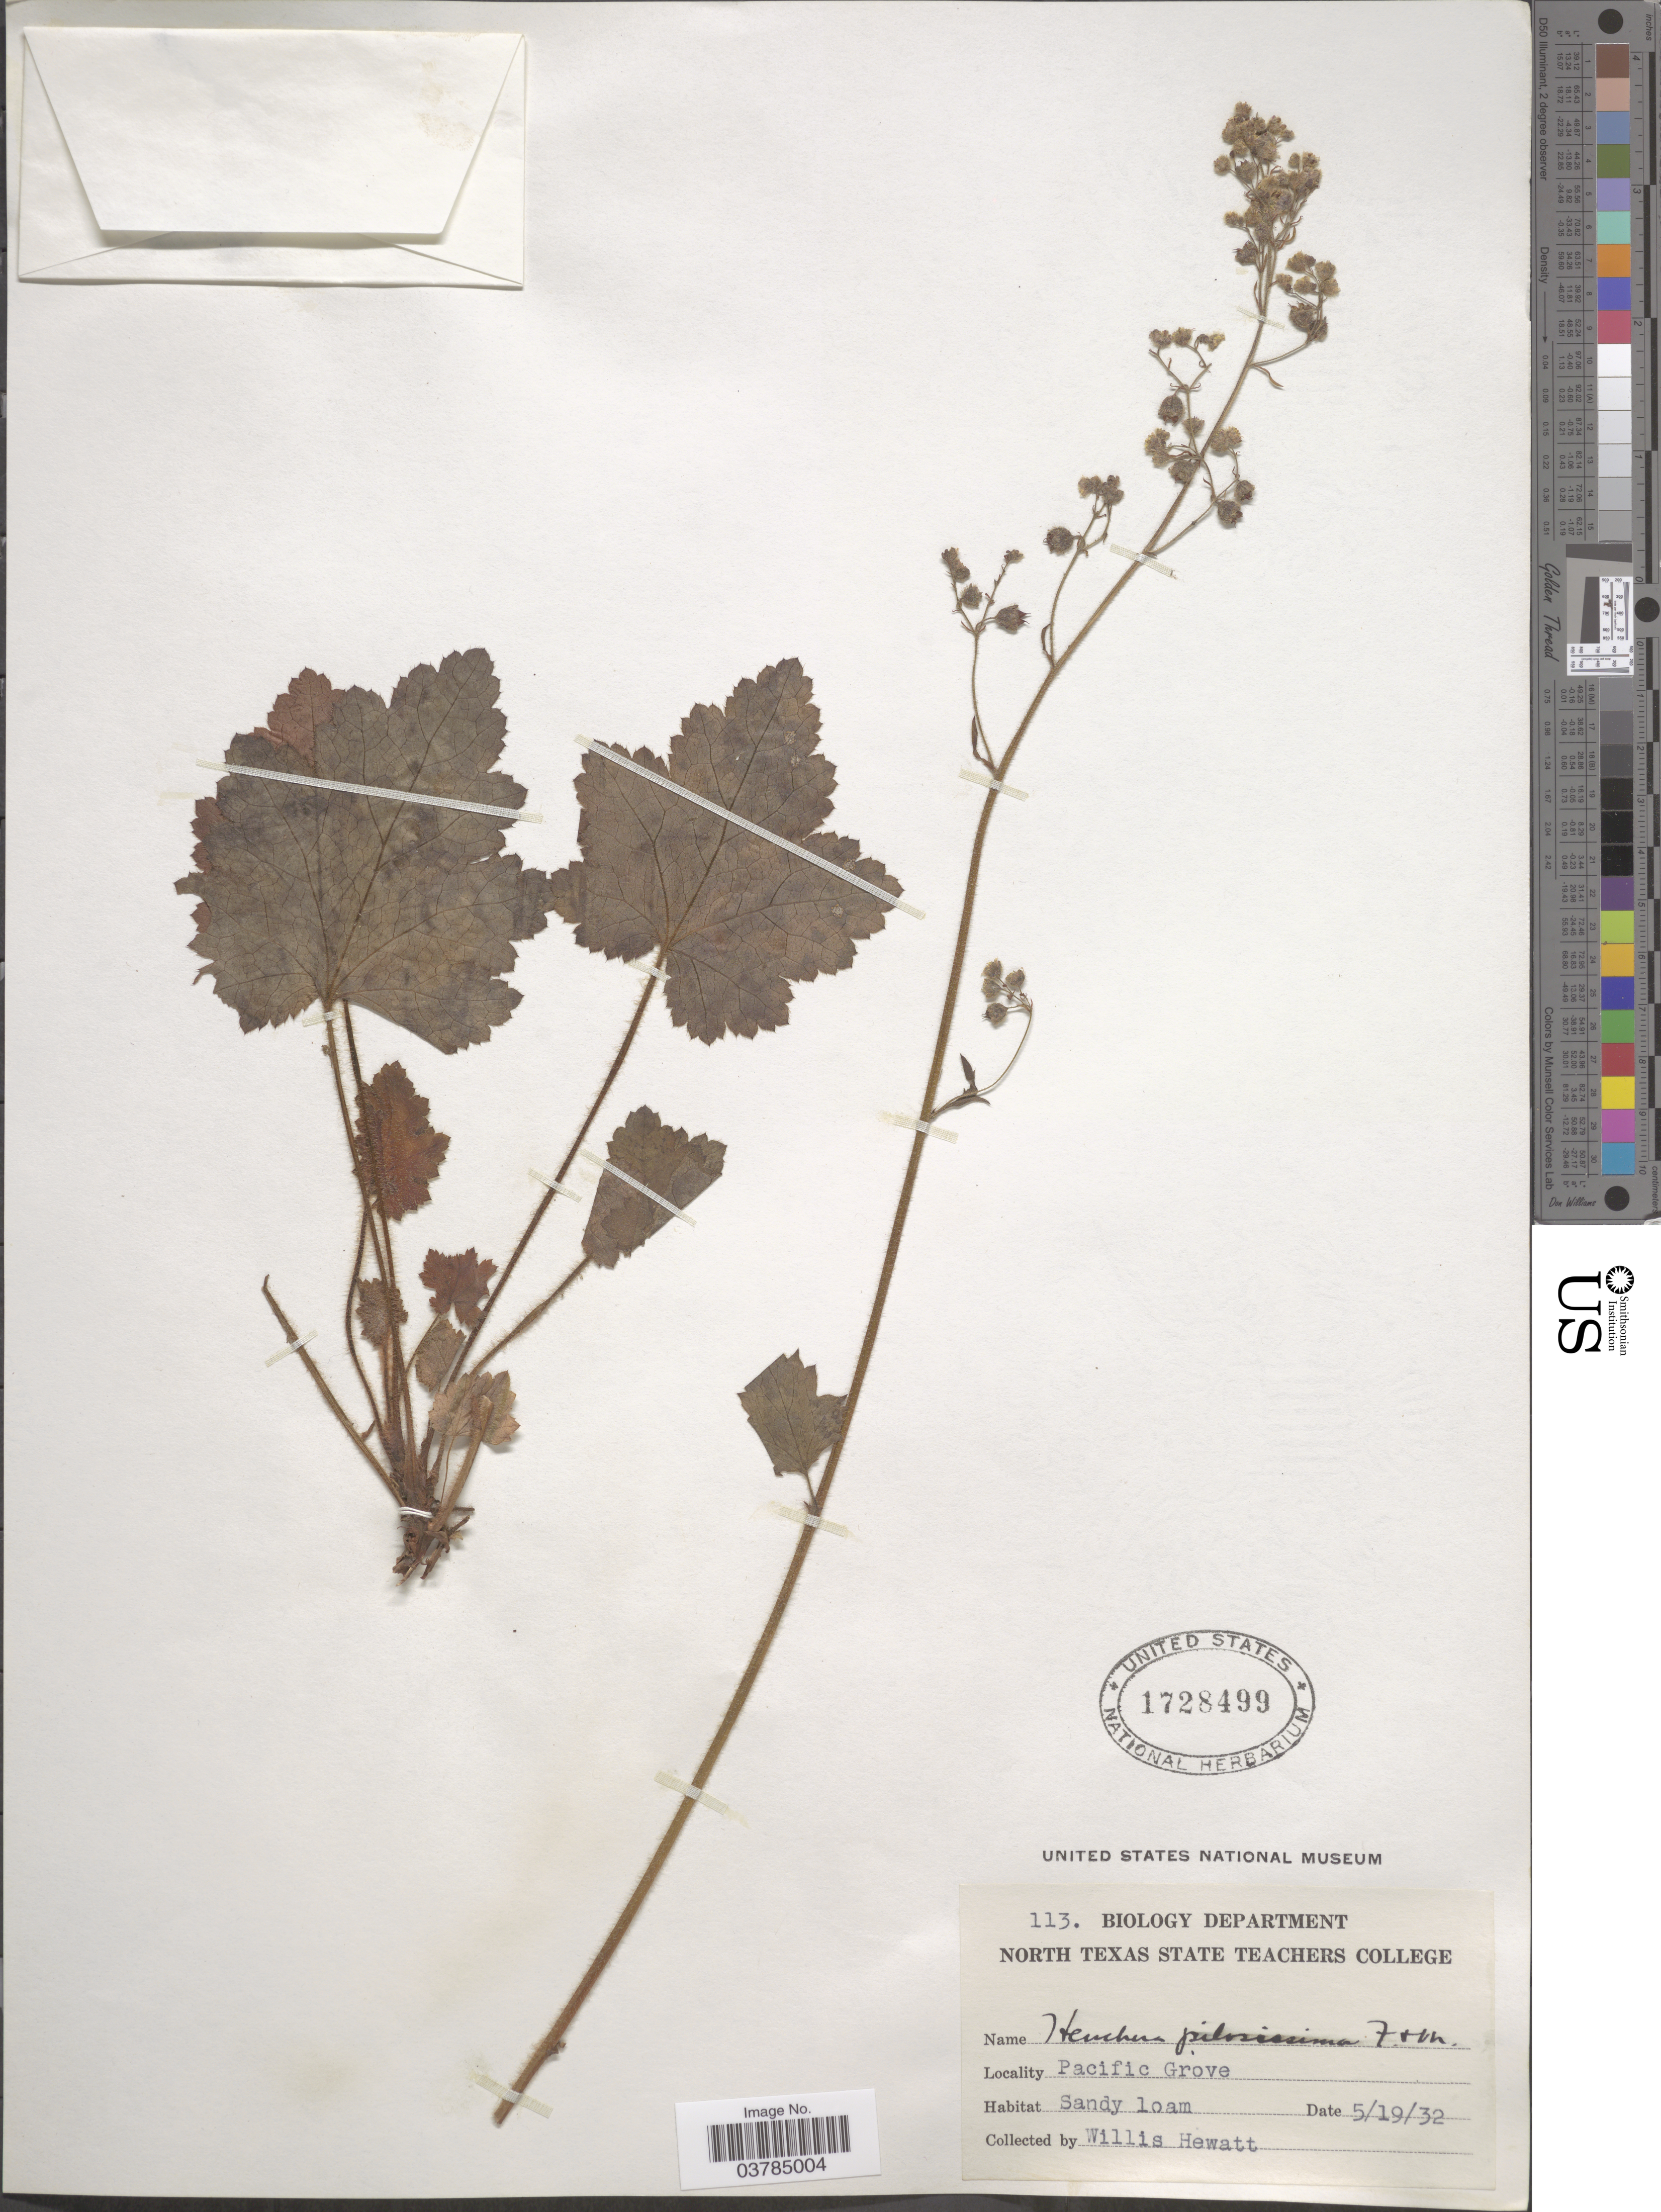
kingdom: Plantae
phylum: Tracheophyta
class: Magnoliopsida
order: Saxifragales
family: Saxifragaceae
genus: Heuchera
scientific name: Heuchera pilosissima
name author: Fisch. & C.A. Mey.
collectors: W. Hewatt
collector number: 113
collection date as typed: Transcribed d/m/y: 19/5/32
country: United States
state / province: Texas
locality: Pacific Grove.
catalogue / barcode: US 1728499